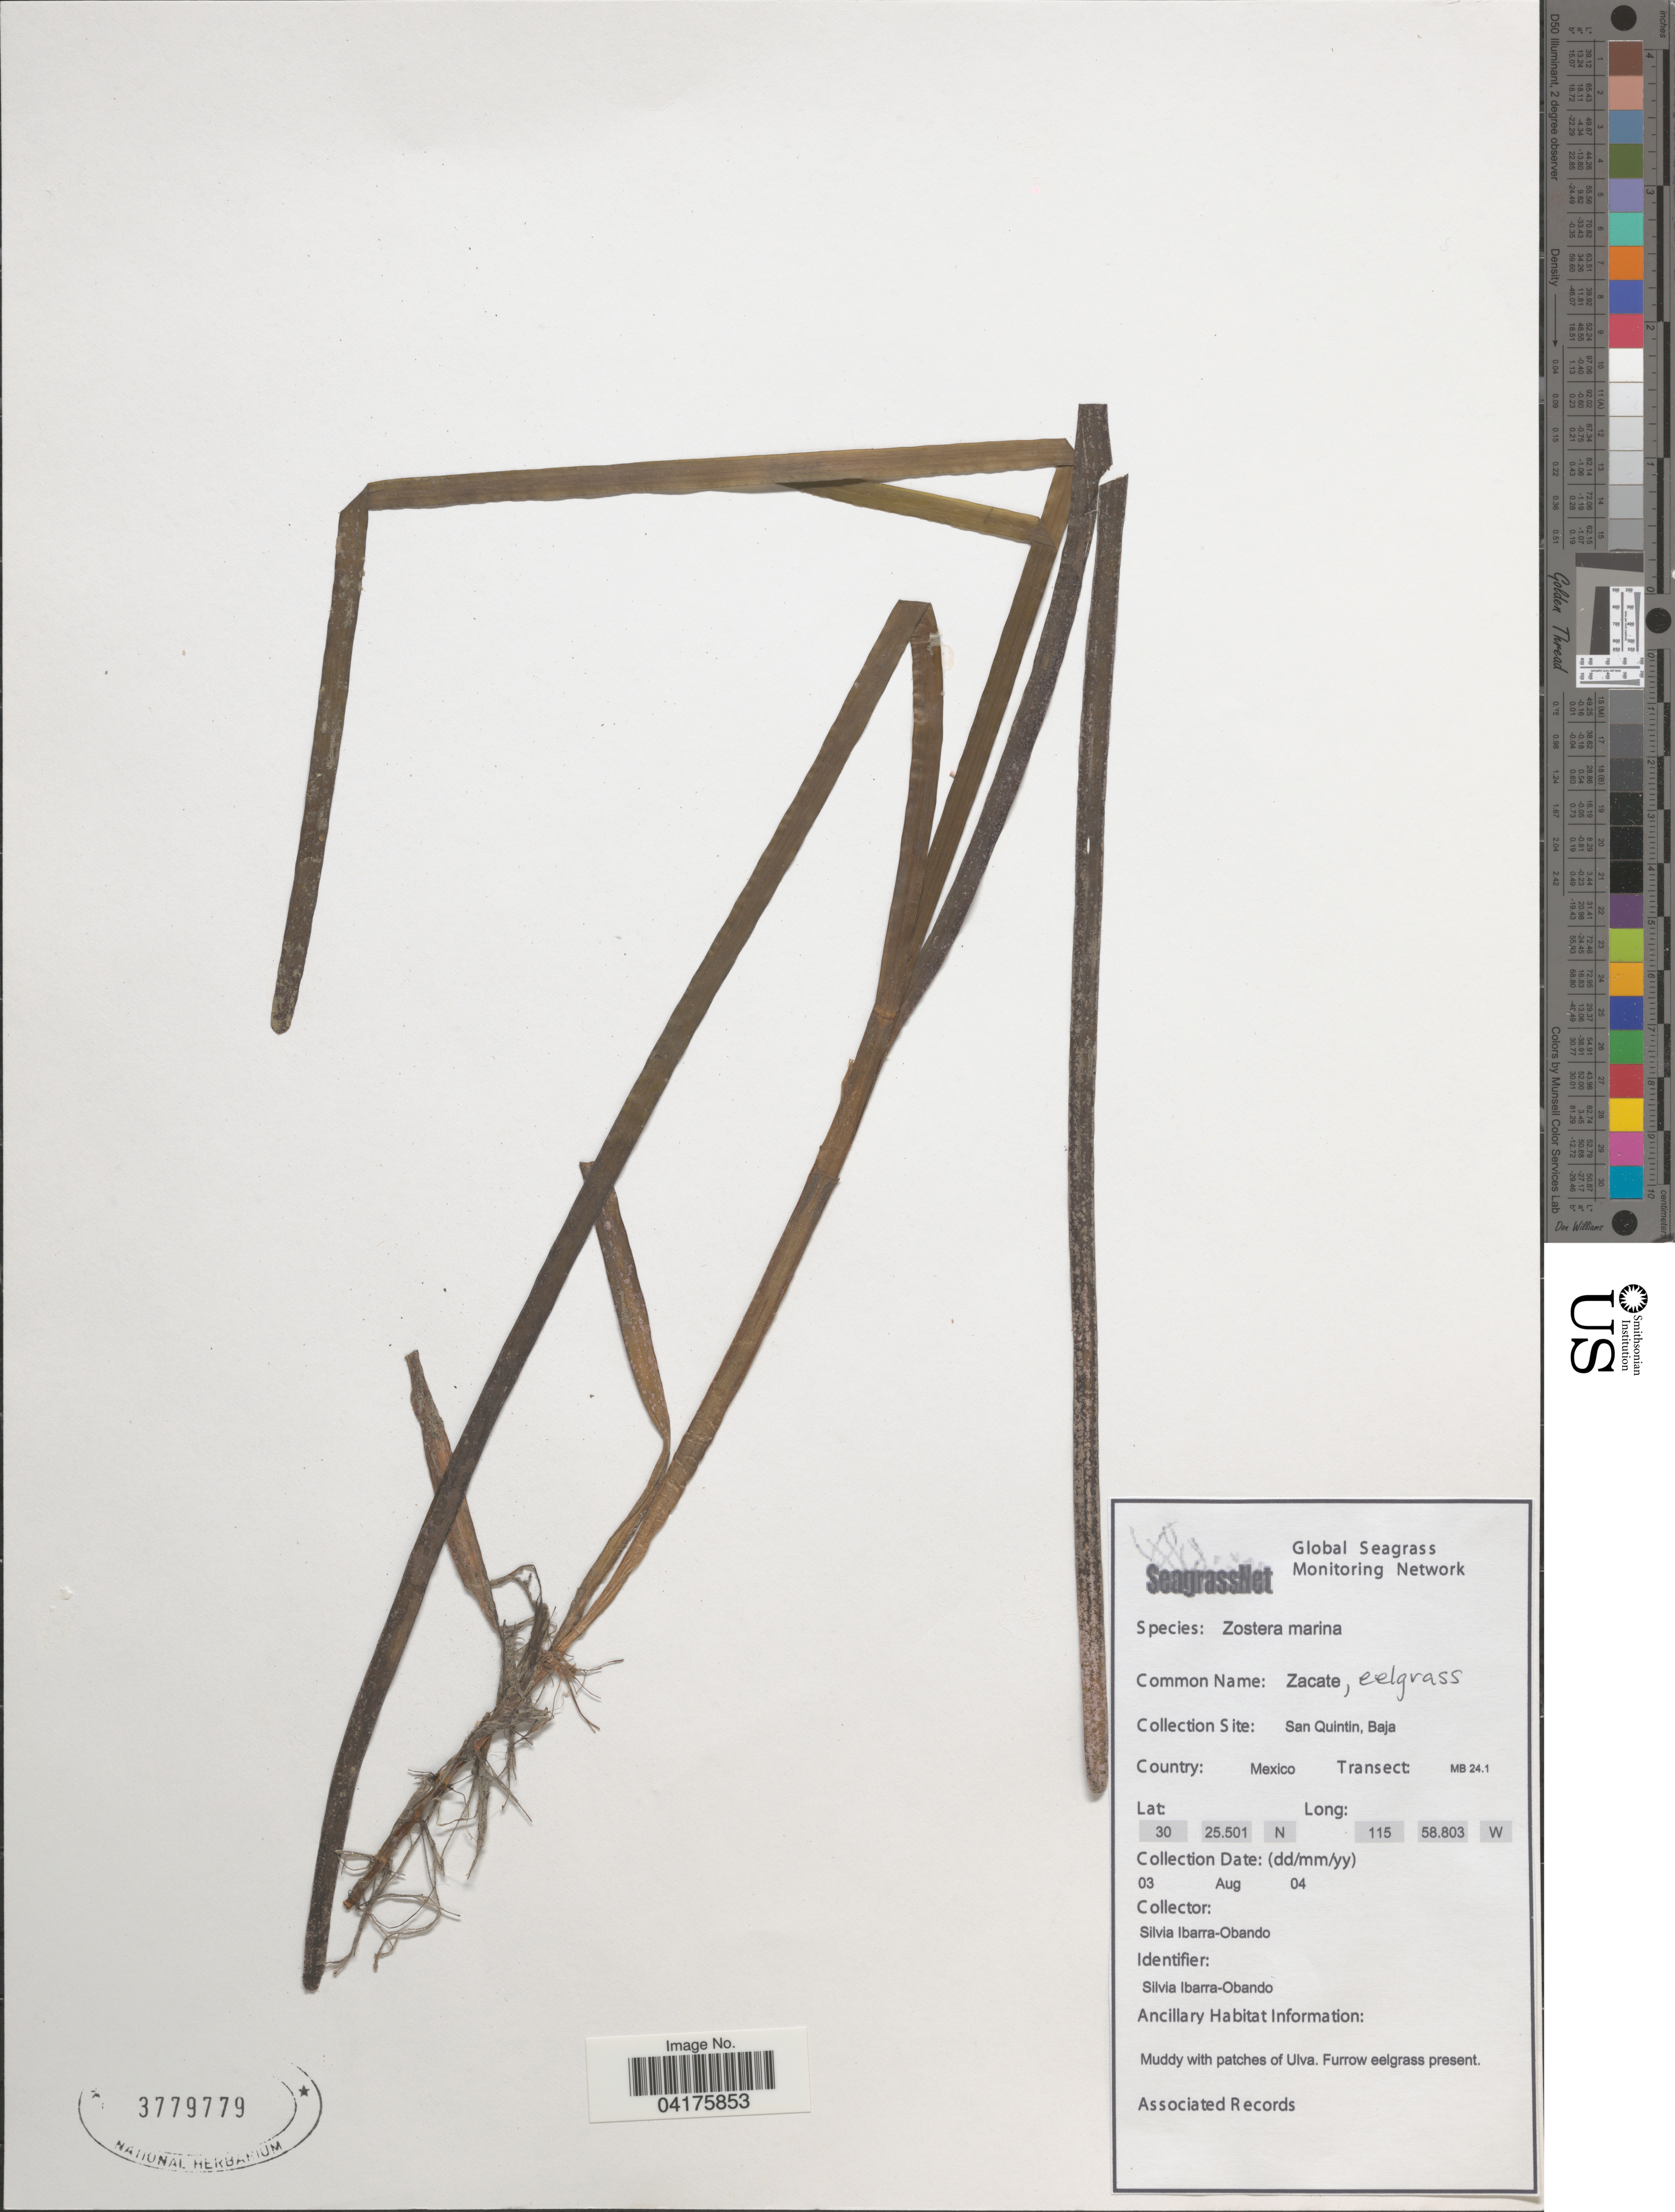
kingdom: Plantae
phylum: Tracheophyta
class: Liliopsida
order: Alismatales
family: Zosteraceae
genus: Zostera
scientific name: Zostera marina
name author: L.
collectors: S. Ibarra-Obando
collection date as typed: Transcribed d/m/y: 3/8/4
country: Mexico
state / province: México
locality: San Quintin, Baja.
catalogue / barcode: US 3779779